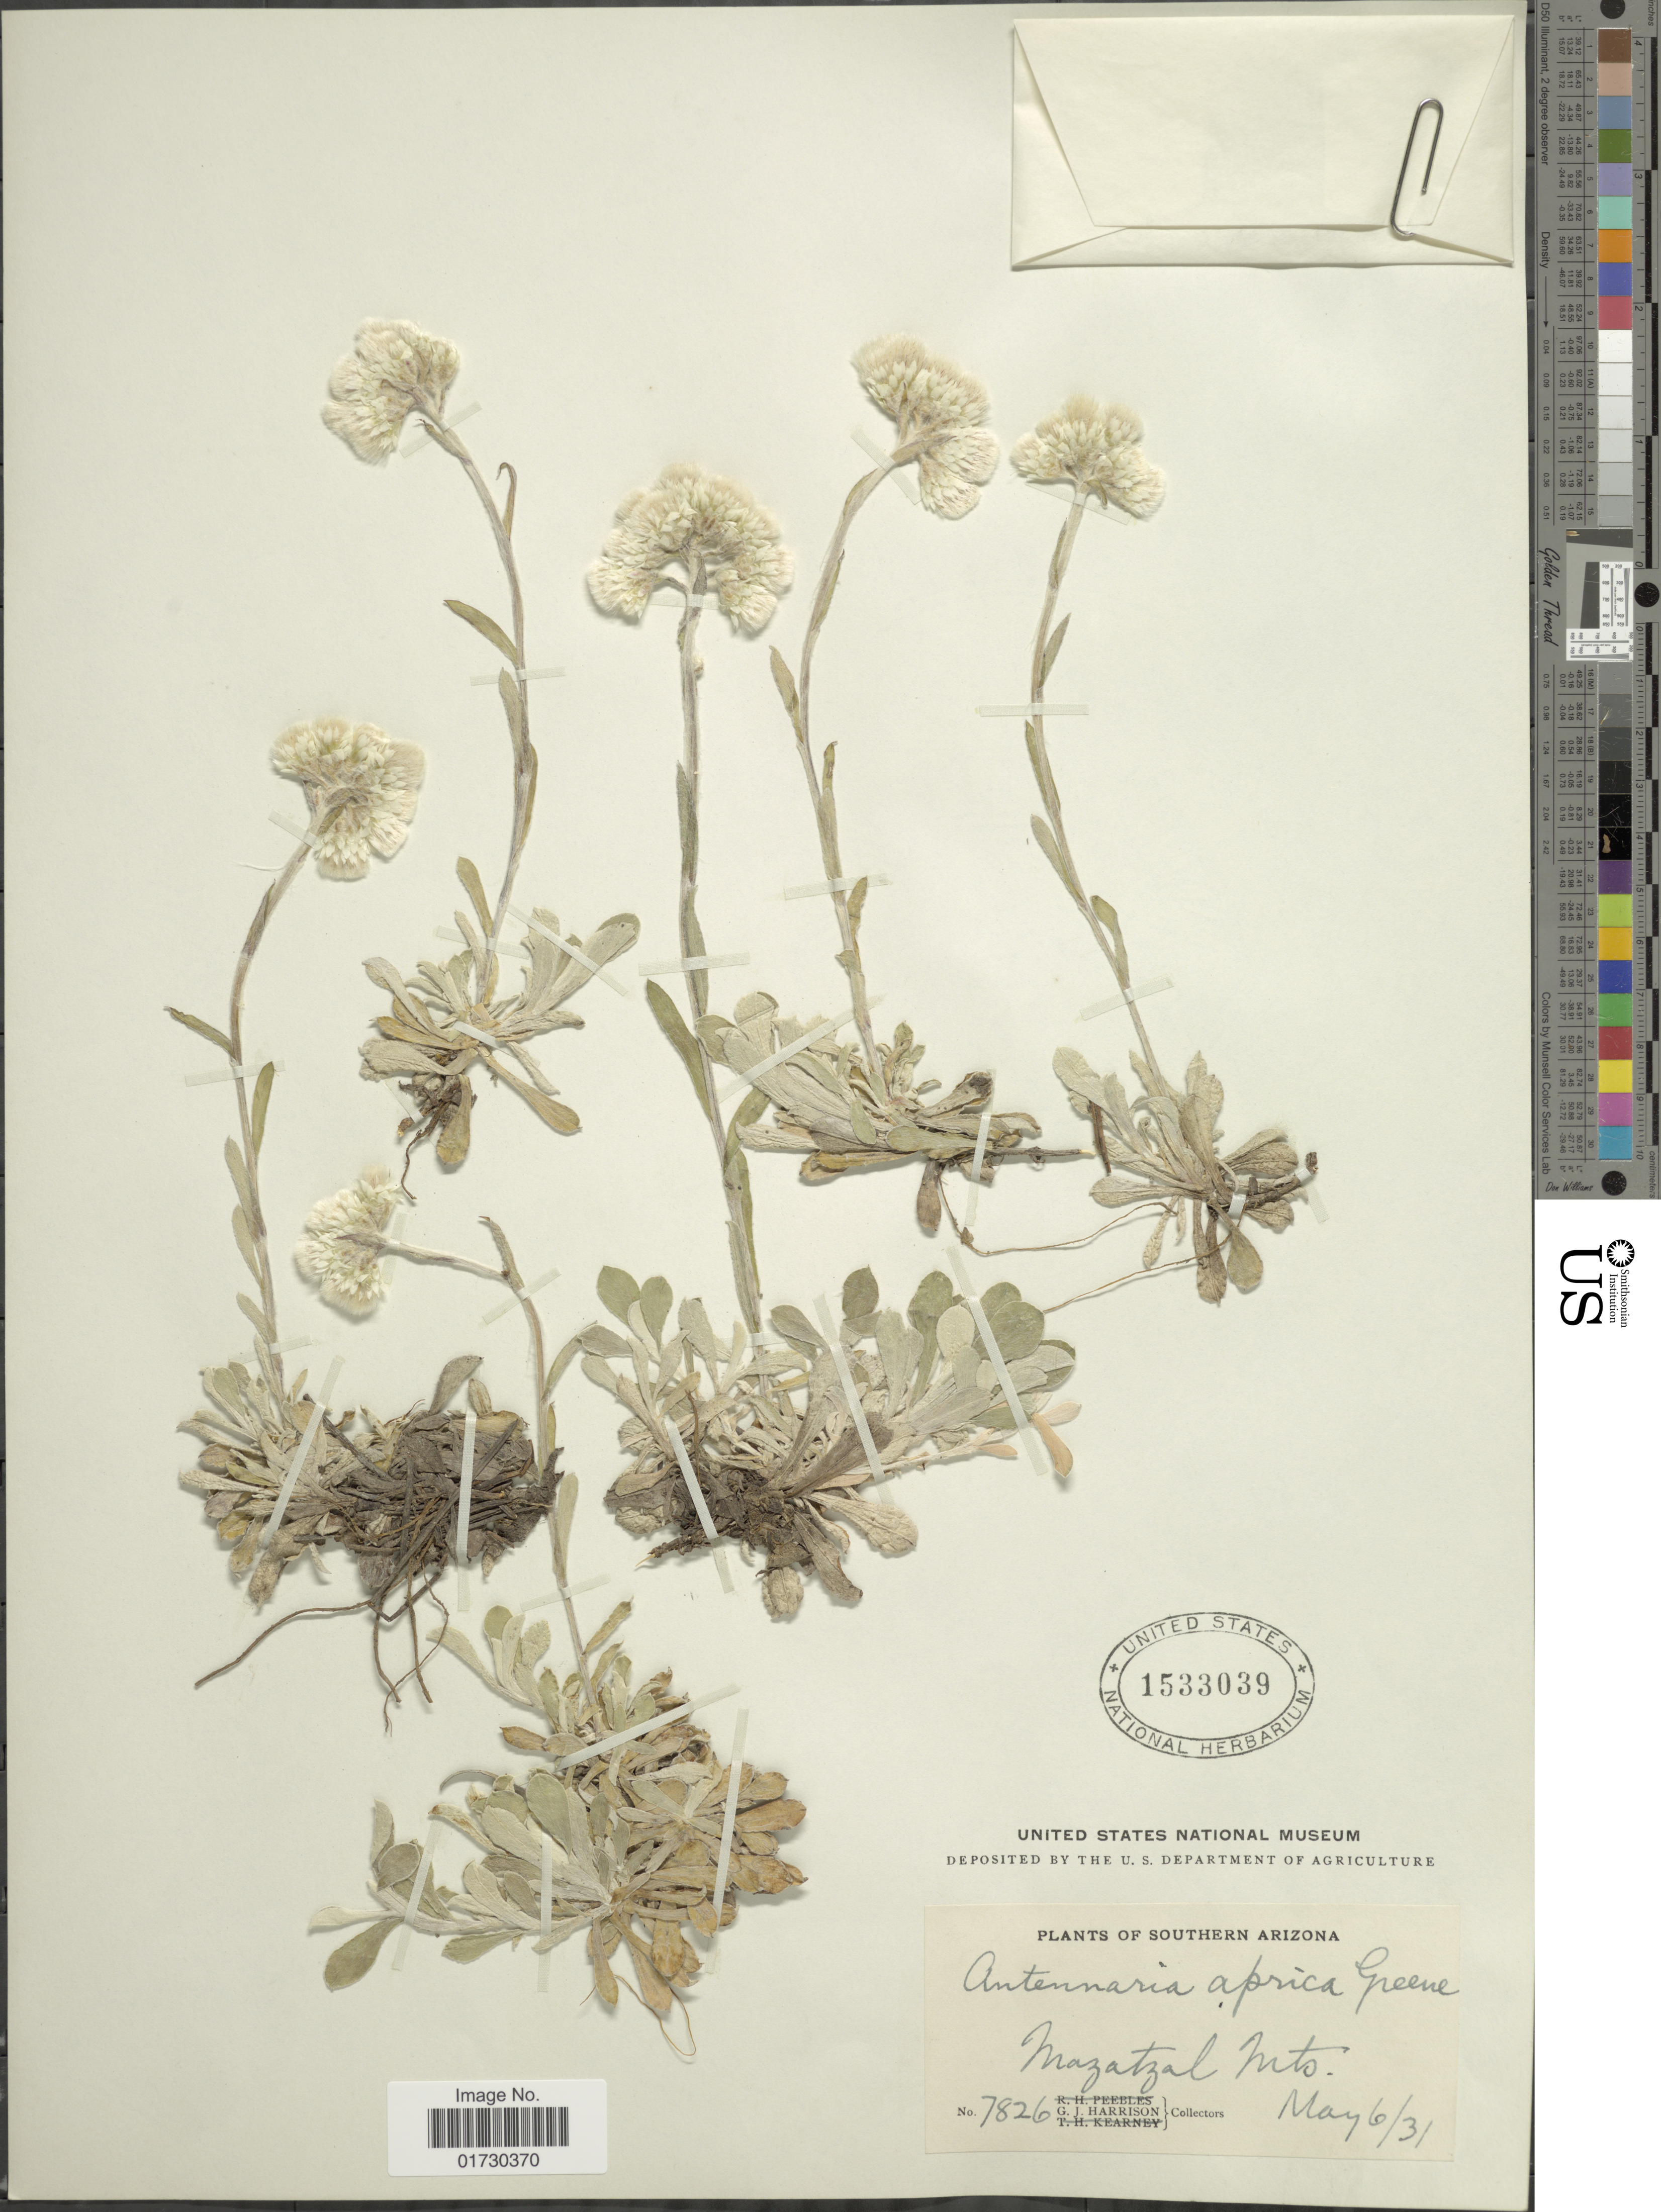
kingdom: Plantae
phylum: Tracheophyta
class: Magnoliopsida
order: Asterales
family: Asteraceae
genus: Antennaria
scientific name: Antennaria aprica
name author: Greene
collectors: G. J. Harrison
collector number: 7826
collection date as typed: Transcribed d/m/y: 6/5/31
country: United States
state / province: Arizona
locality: Southern Arizona, Mazatzal Mts.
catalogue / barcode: US 1533039